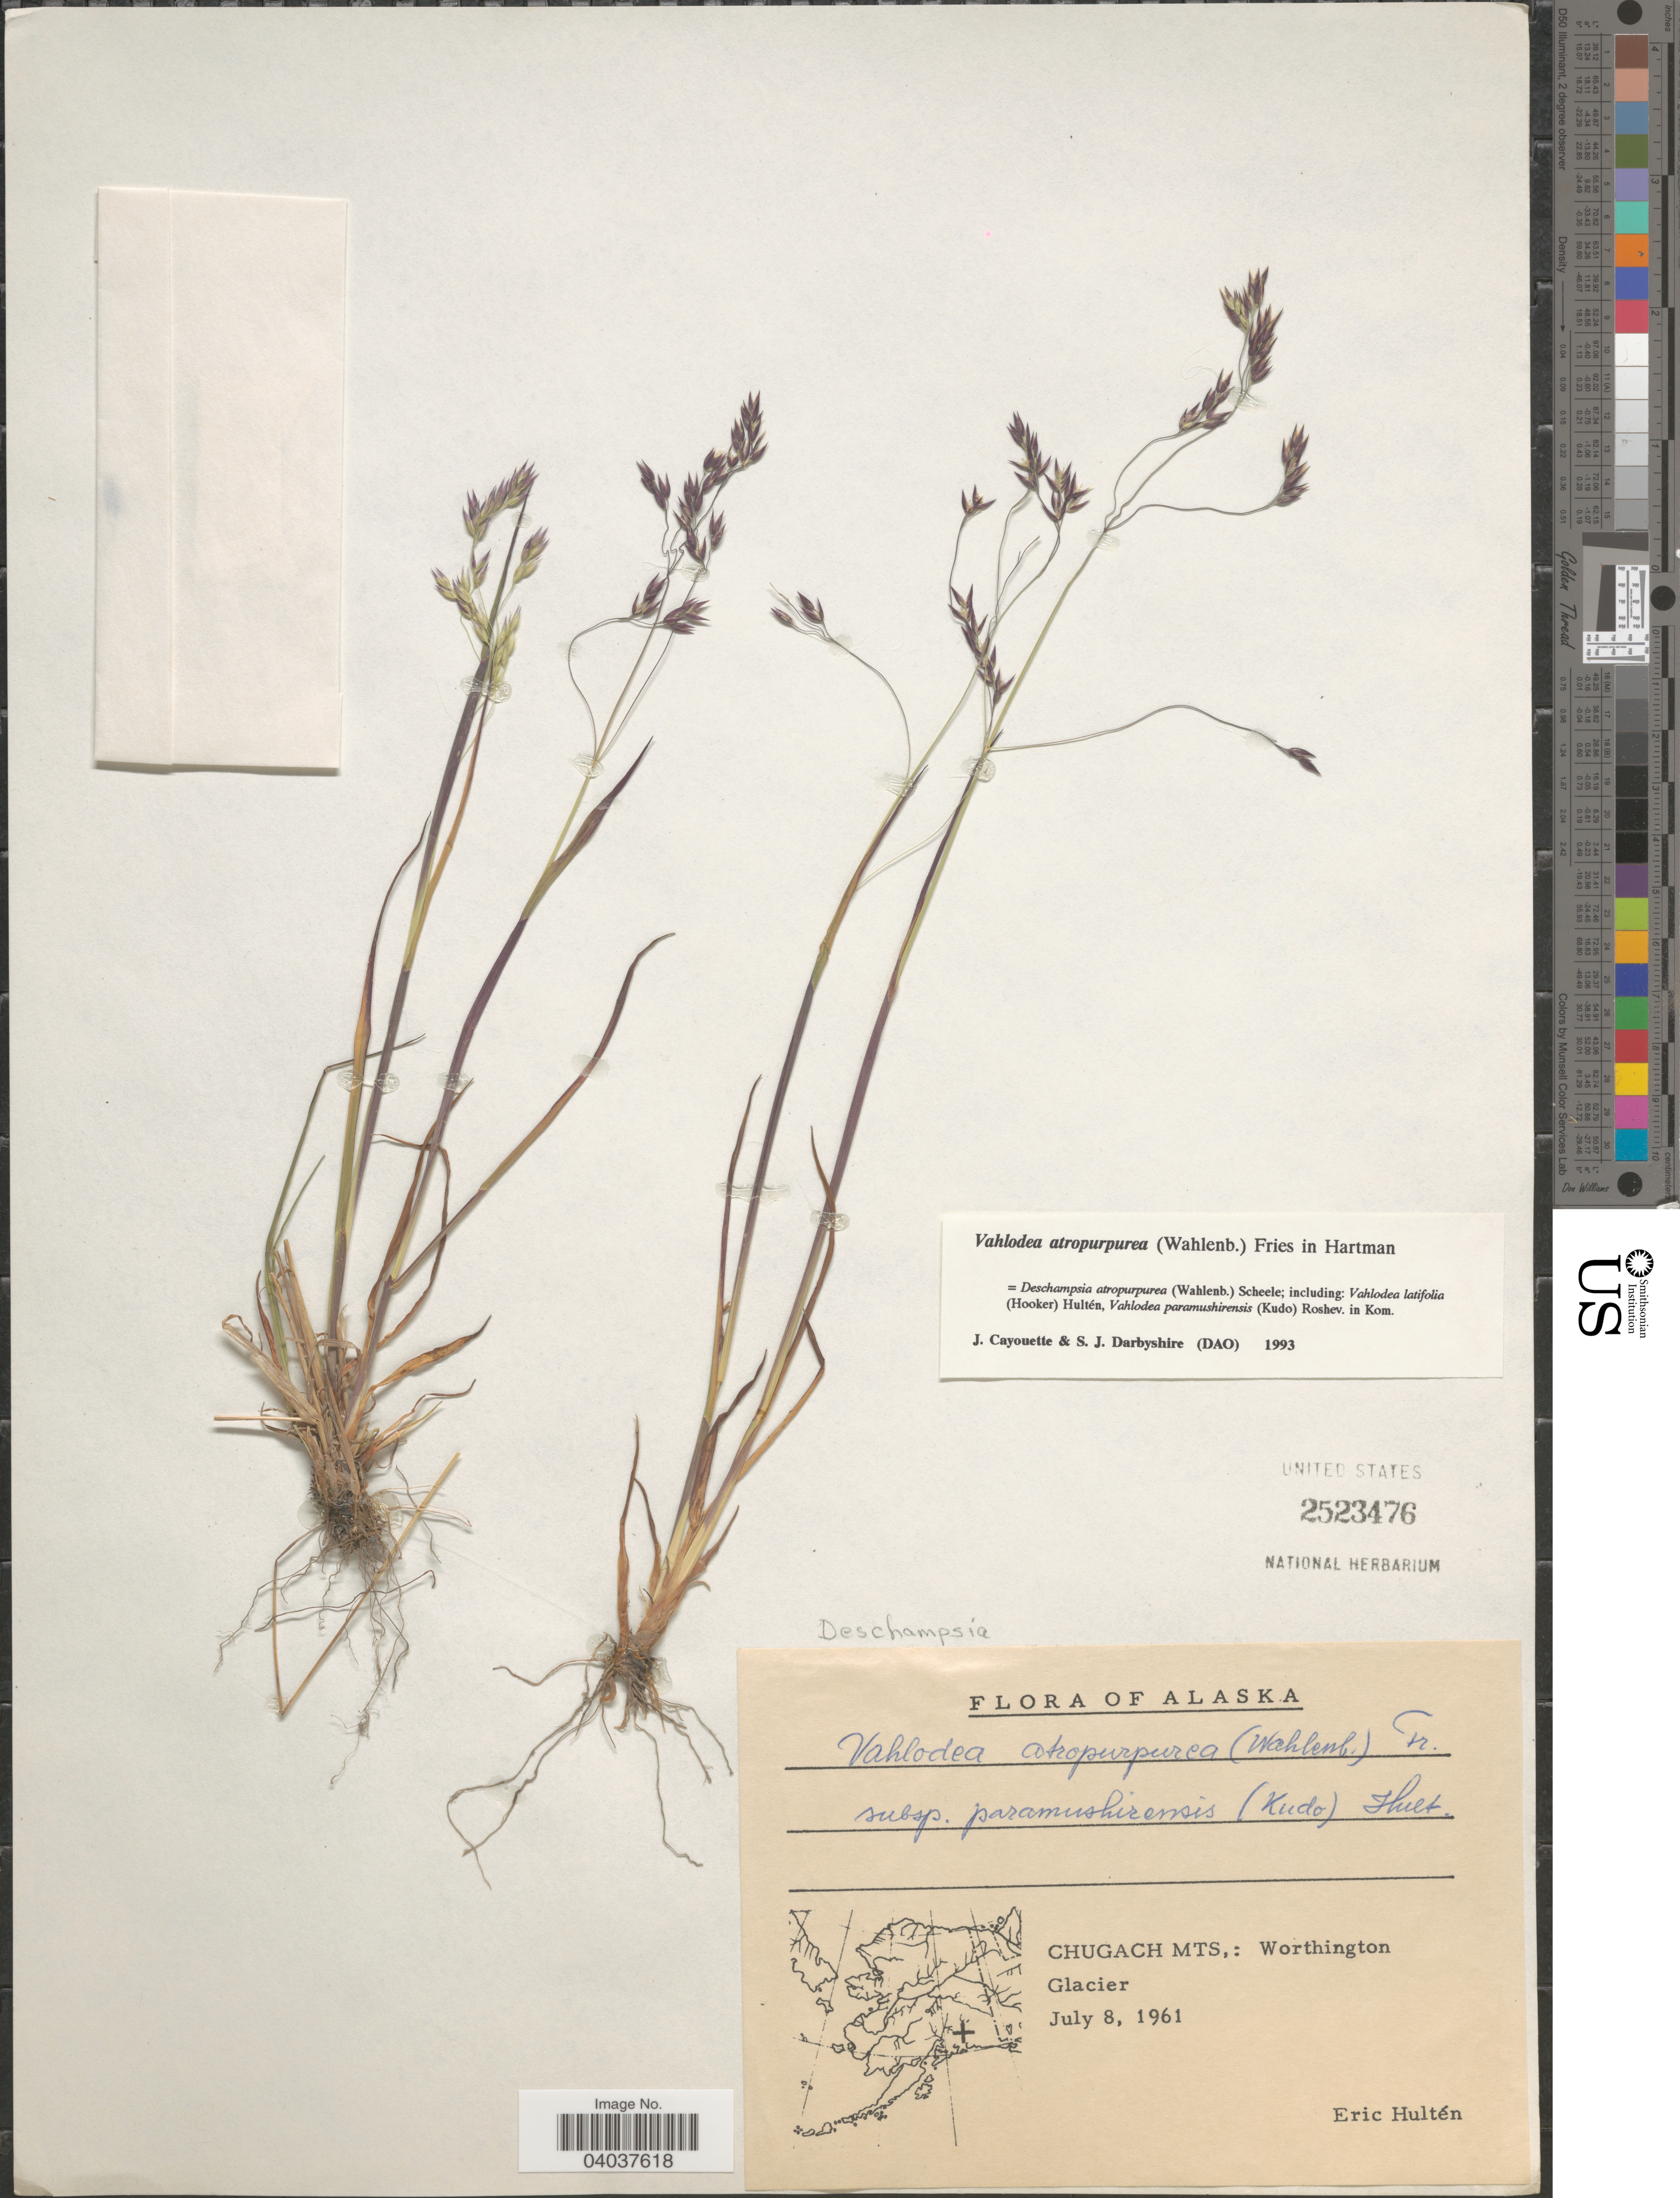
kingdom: Plantae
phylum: Tracheophyta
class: Liliopsida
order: Poales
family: Poaceae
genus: Vahlodea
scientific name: Vahlodea atropurpurea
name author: (Wahlenb.) Fr. ex Hartm.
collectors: E. G. Hultén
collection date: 1961-07-08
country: United States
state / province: Alaska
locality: Chugach Mts.: Worthington Glacier.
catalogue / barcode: US 2523476